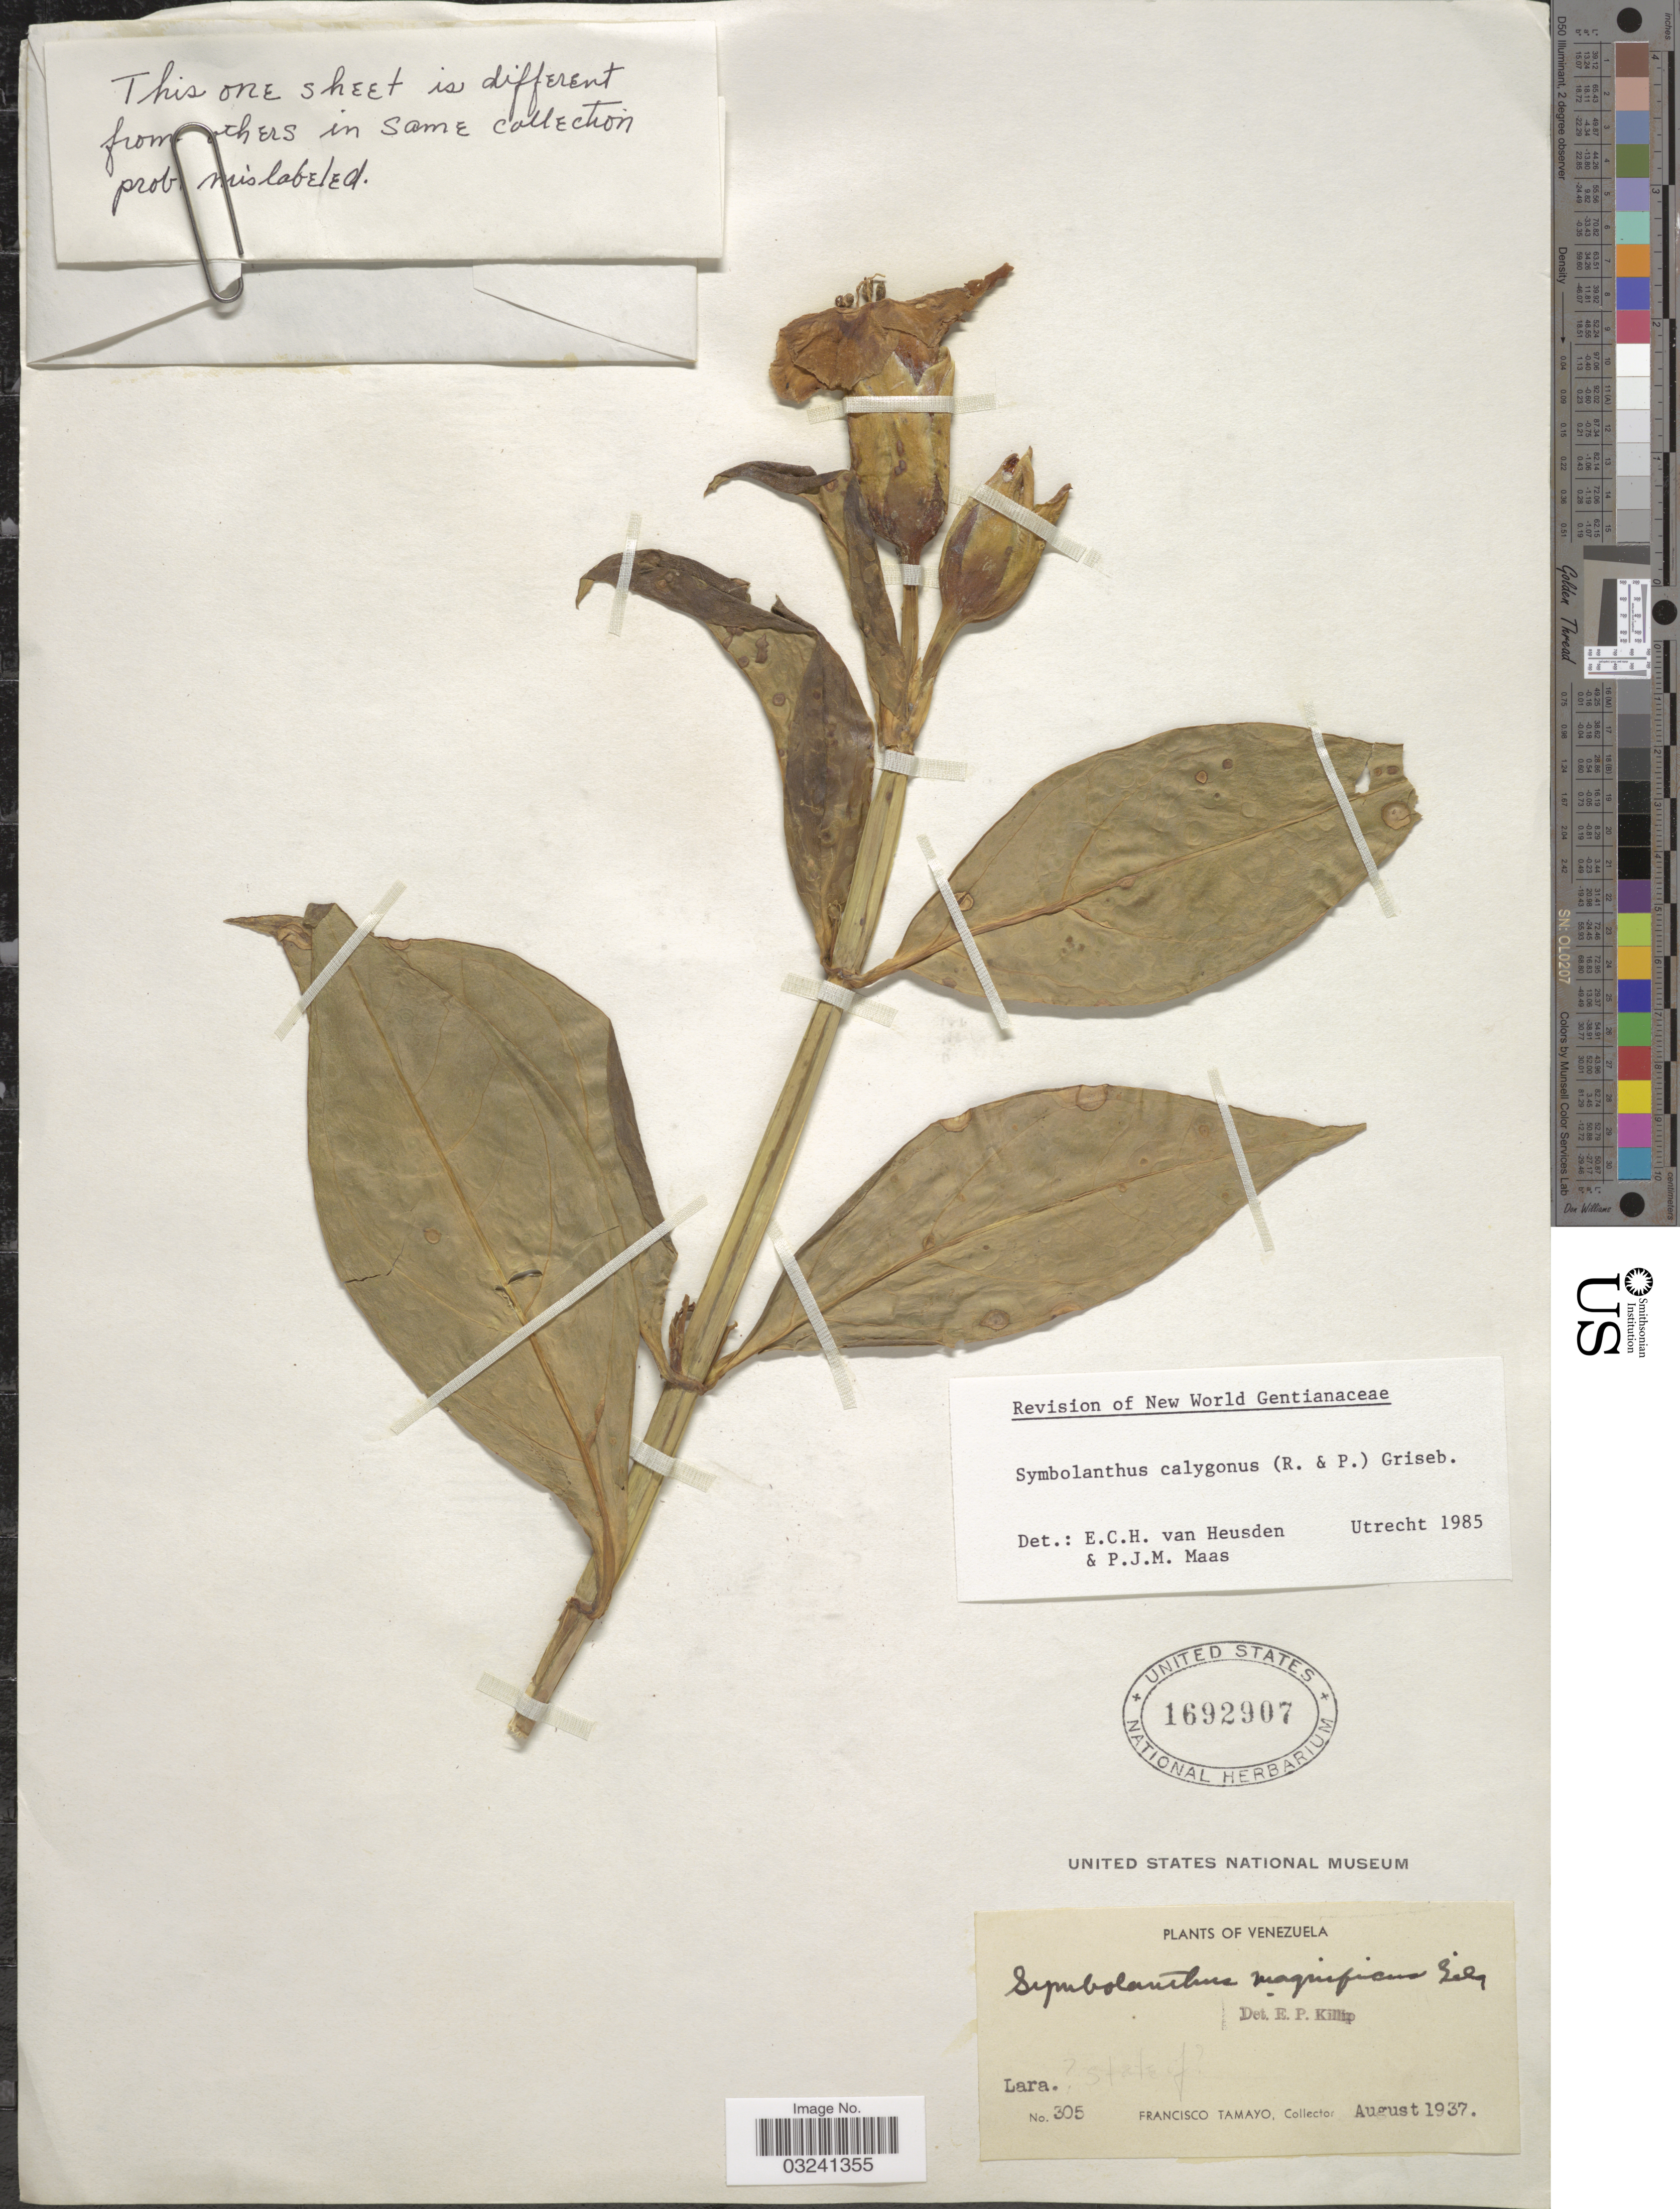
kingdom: Plantae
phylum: Tracheophyta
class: Magnoliopsida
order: Gentianales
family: Gentianaceae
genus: Symbolanthus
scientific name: Symbolanthus calygonus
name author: (Ruiz & Pav.) Griseb. ex Gilg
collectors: F. Tamayo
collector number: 305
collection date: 1937-08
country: Venezuela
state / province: Lara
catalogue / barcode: US 1692907